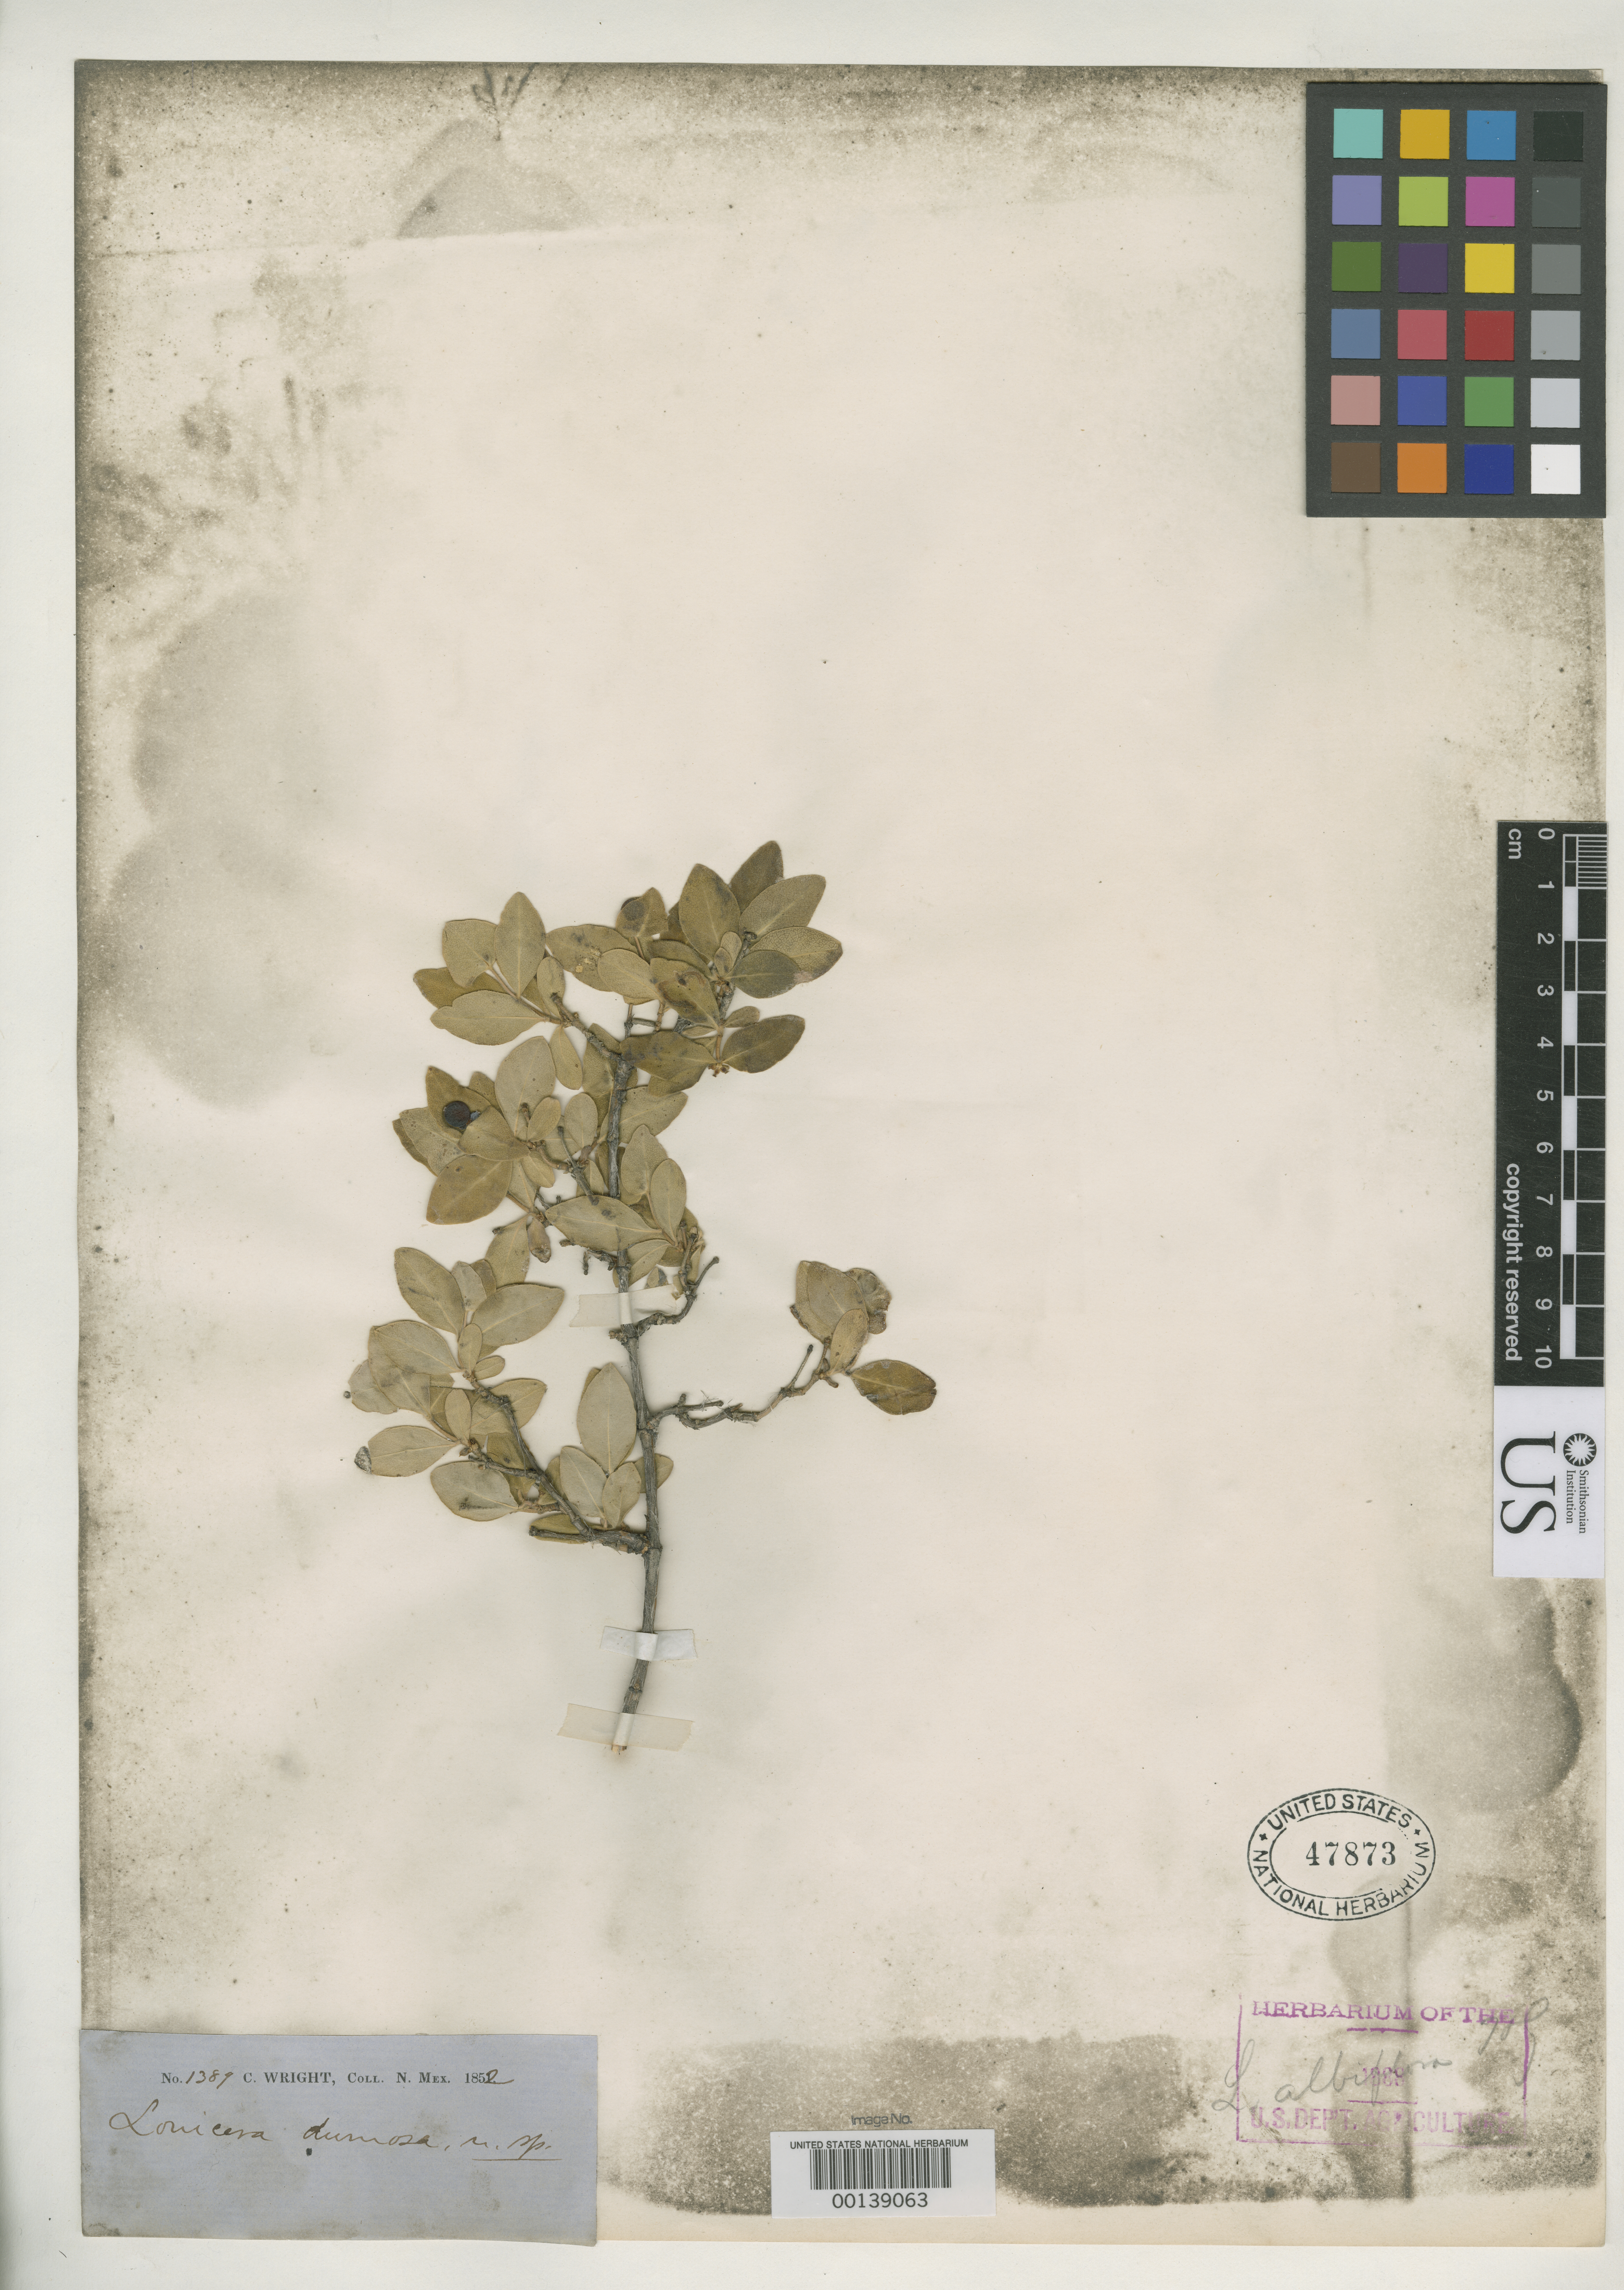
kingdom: Plantae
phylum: Tracheophyta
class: Magnoliopsida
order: Dipsacales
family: Caprifoliaceae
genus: Lonicera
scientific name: Lonicera dumosa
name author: A. Gray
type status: Type Collection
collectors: C. Wright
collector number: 1389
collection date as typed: Jun 1852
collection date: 1852-06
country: United States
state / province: Texas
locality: Between Rock Creek and the Limpio.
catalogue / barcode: US 47873